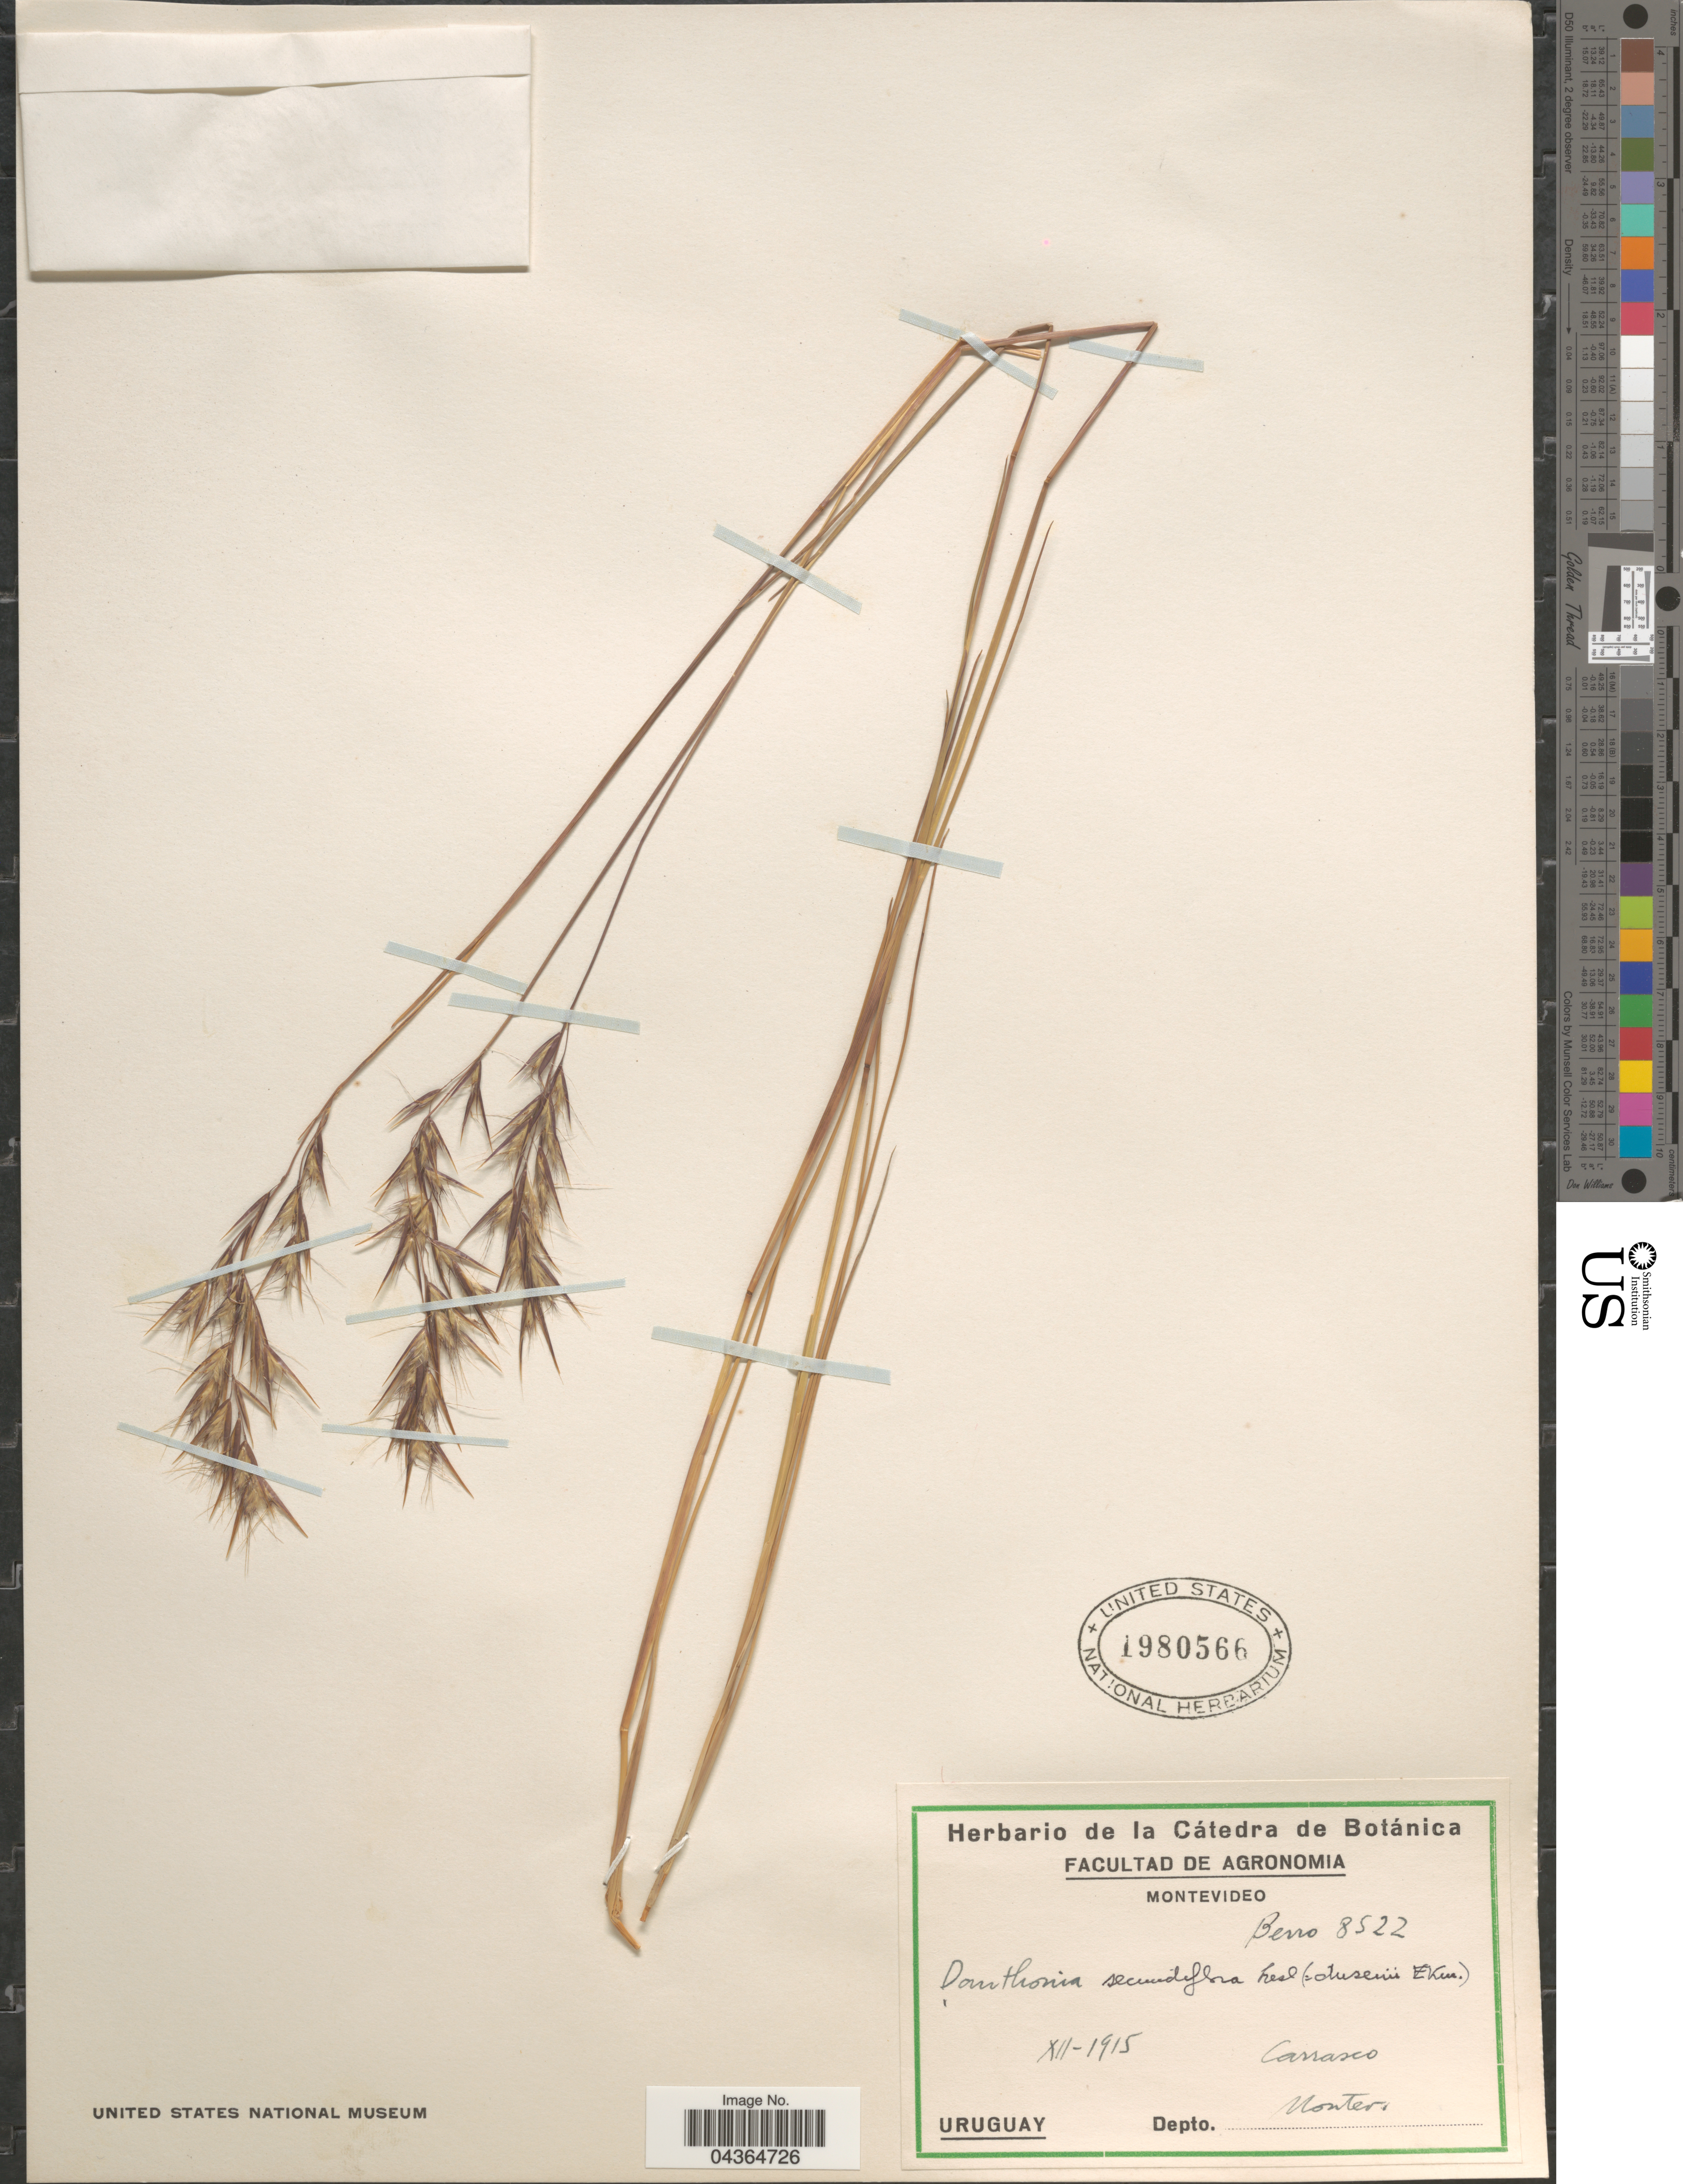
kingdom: Plantae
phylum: Tracheophyta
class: Liliopsida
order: Poales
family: Poaceae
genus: Danthonia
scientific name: Danthonia secundiflora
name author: J. Presl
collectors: Berro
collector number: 8522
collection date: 1915-12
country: Uruguay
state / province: Montevideo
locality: Carrasco. Depto. Montev.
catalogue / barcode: US 1980566